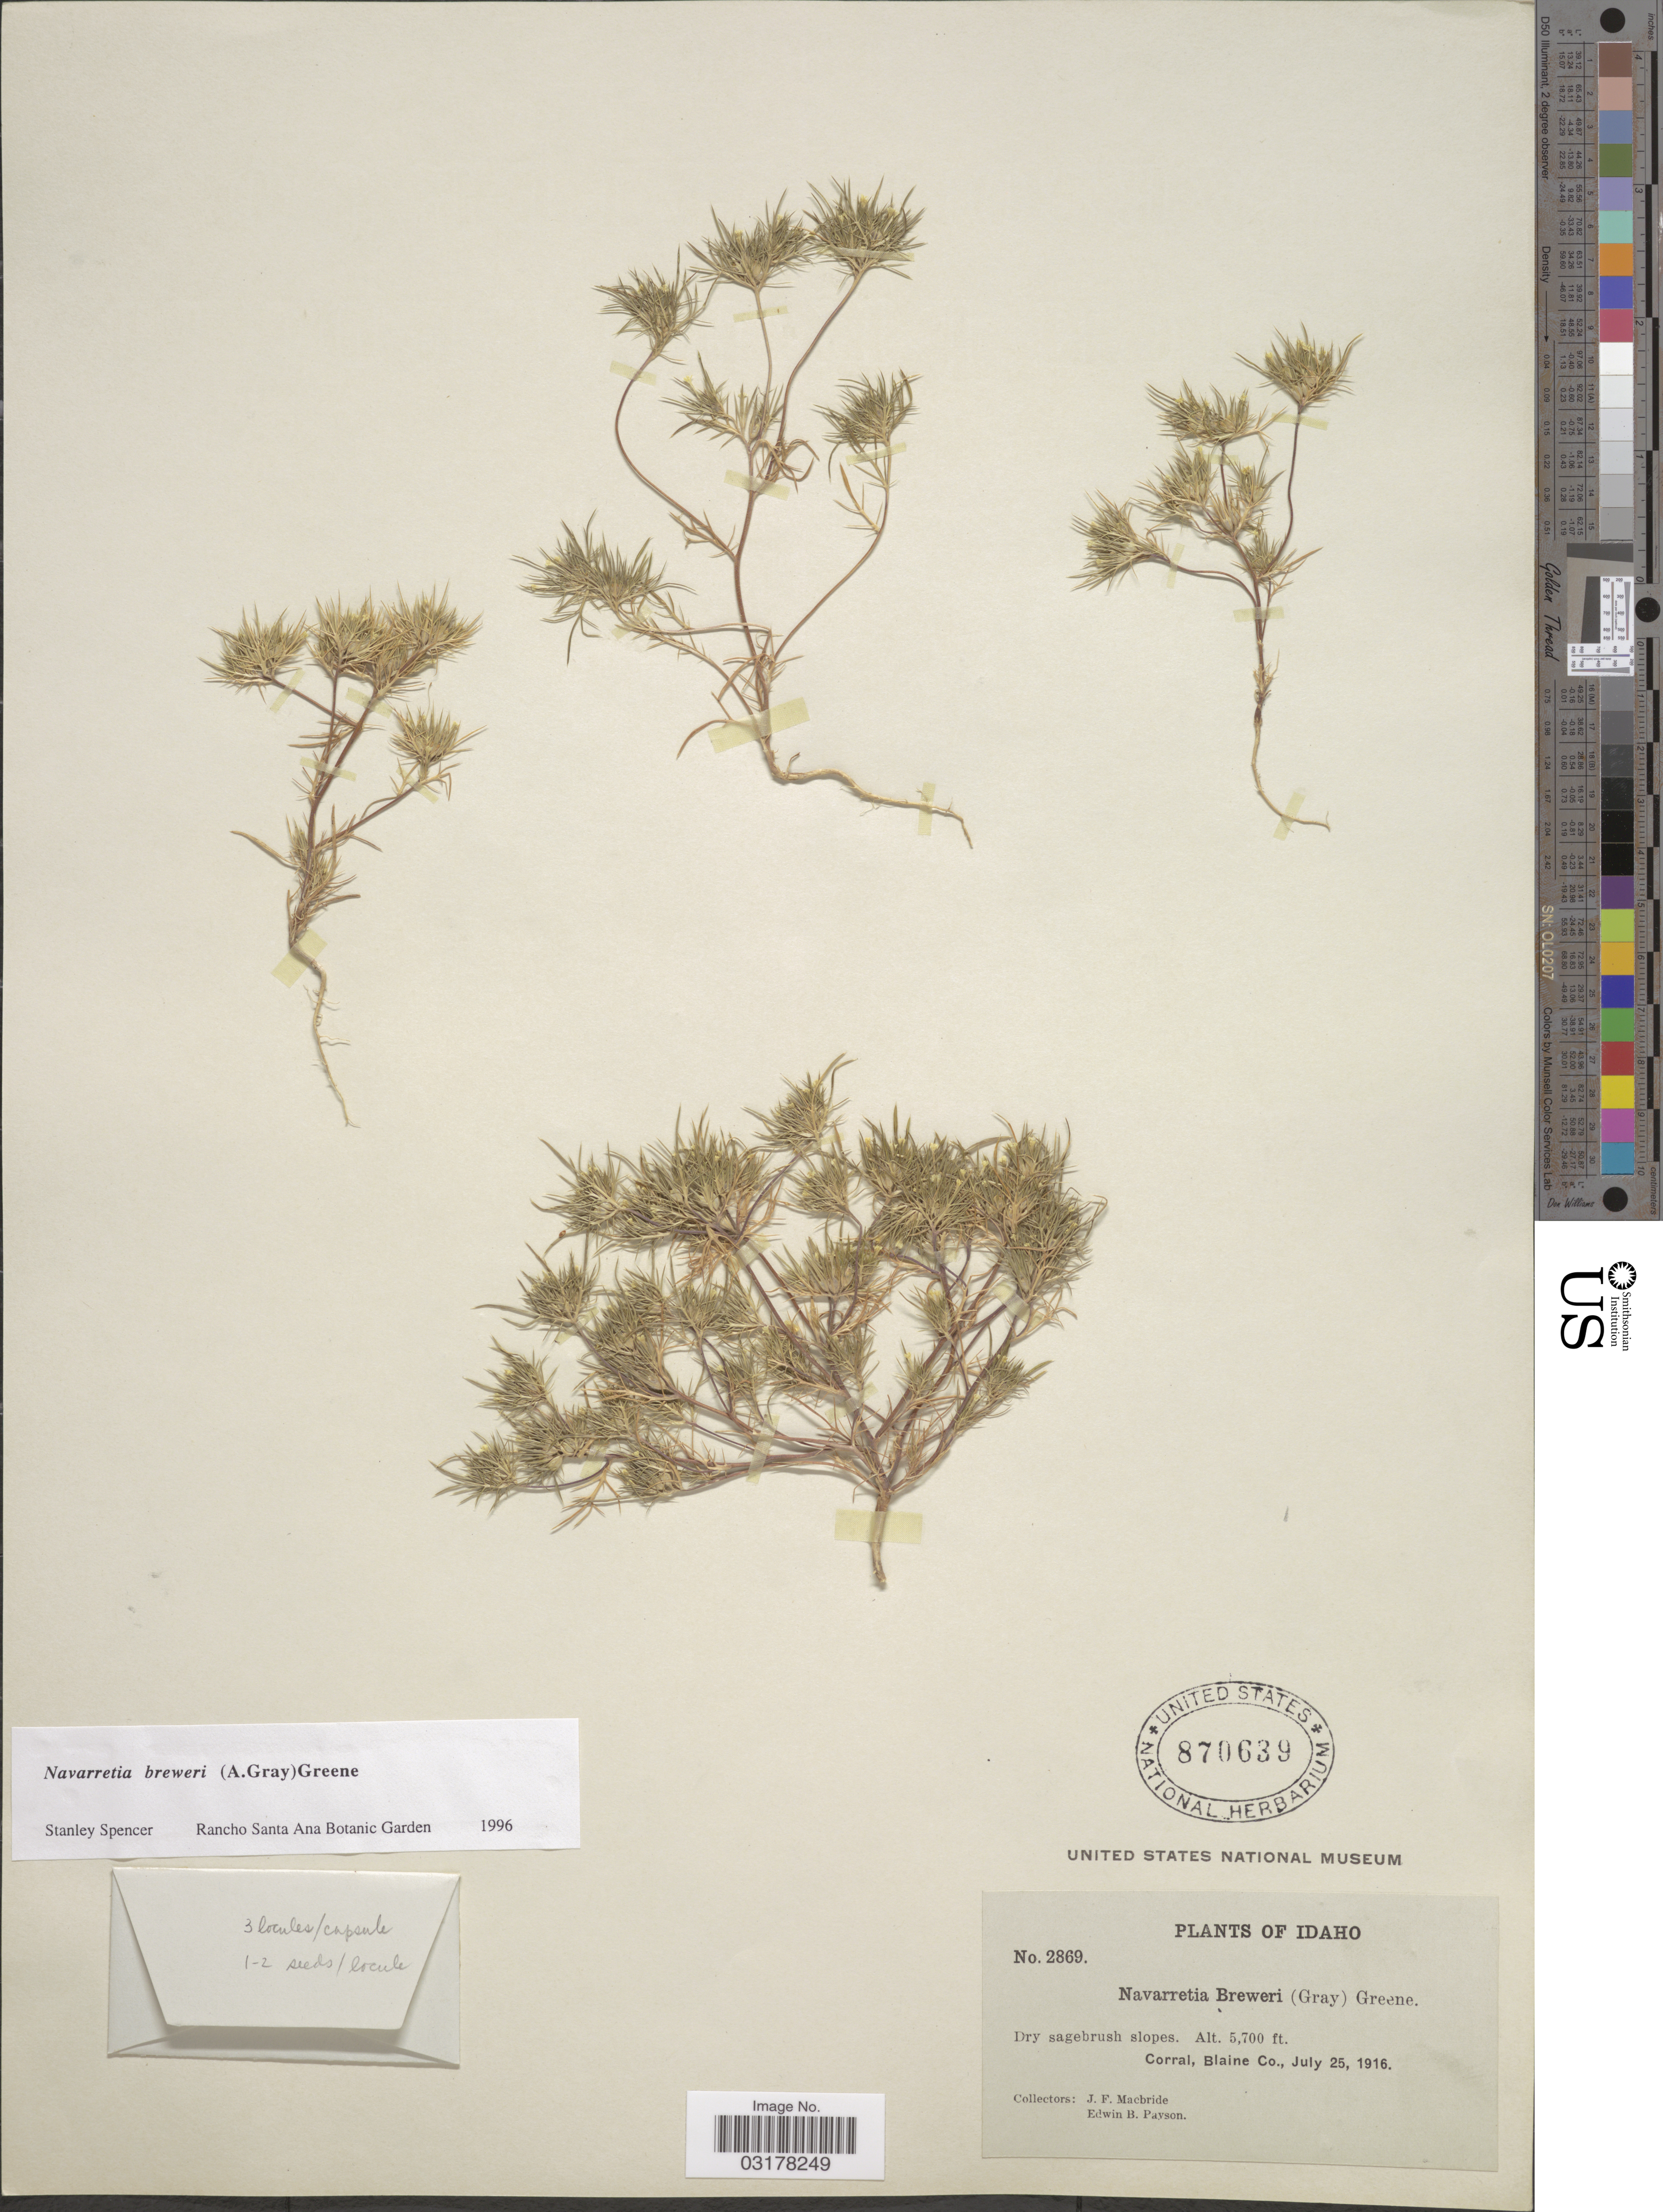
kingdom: Plantae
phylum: Tracheophyta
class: Magnoliopsida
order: Ericales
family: Polemoniaceae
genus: Navarretia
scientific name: Navarretia breweri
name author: (A. Gray) Greene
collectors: J. F. Macbride & E. B. Payson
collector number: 2869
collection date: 1916-07-25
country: United States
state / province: Idaho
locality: Corral, Blaine Co.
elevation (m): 1737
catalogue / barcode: US 870639